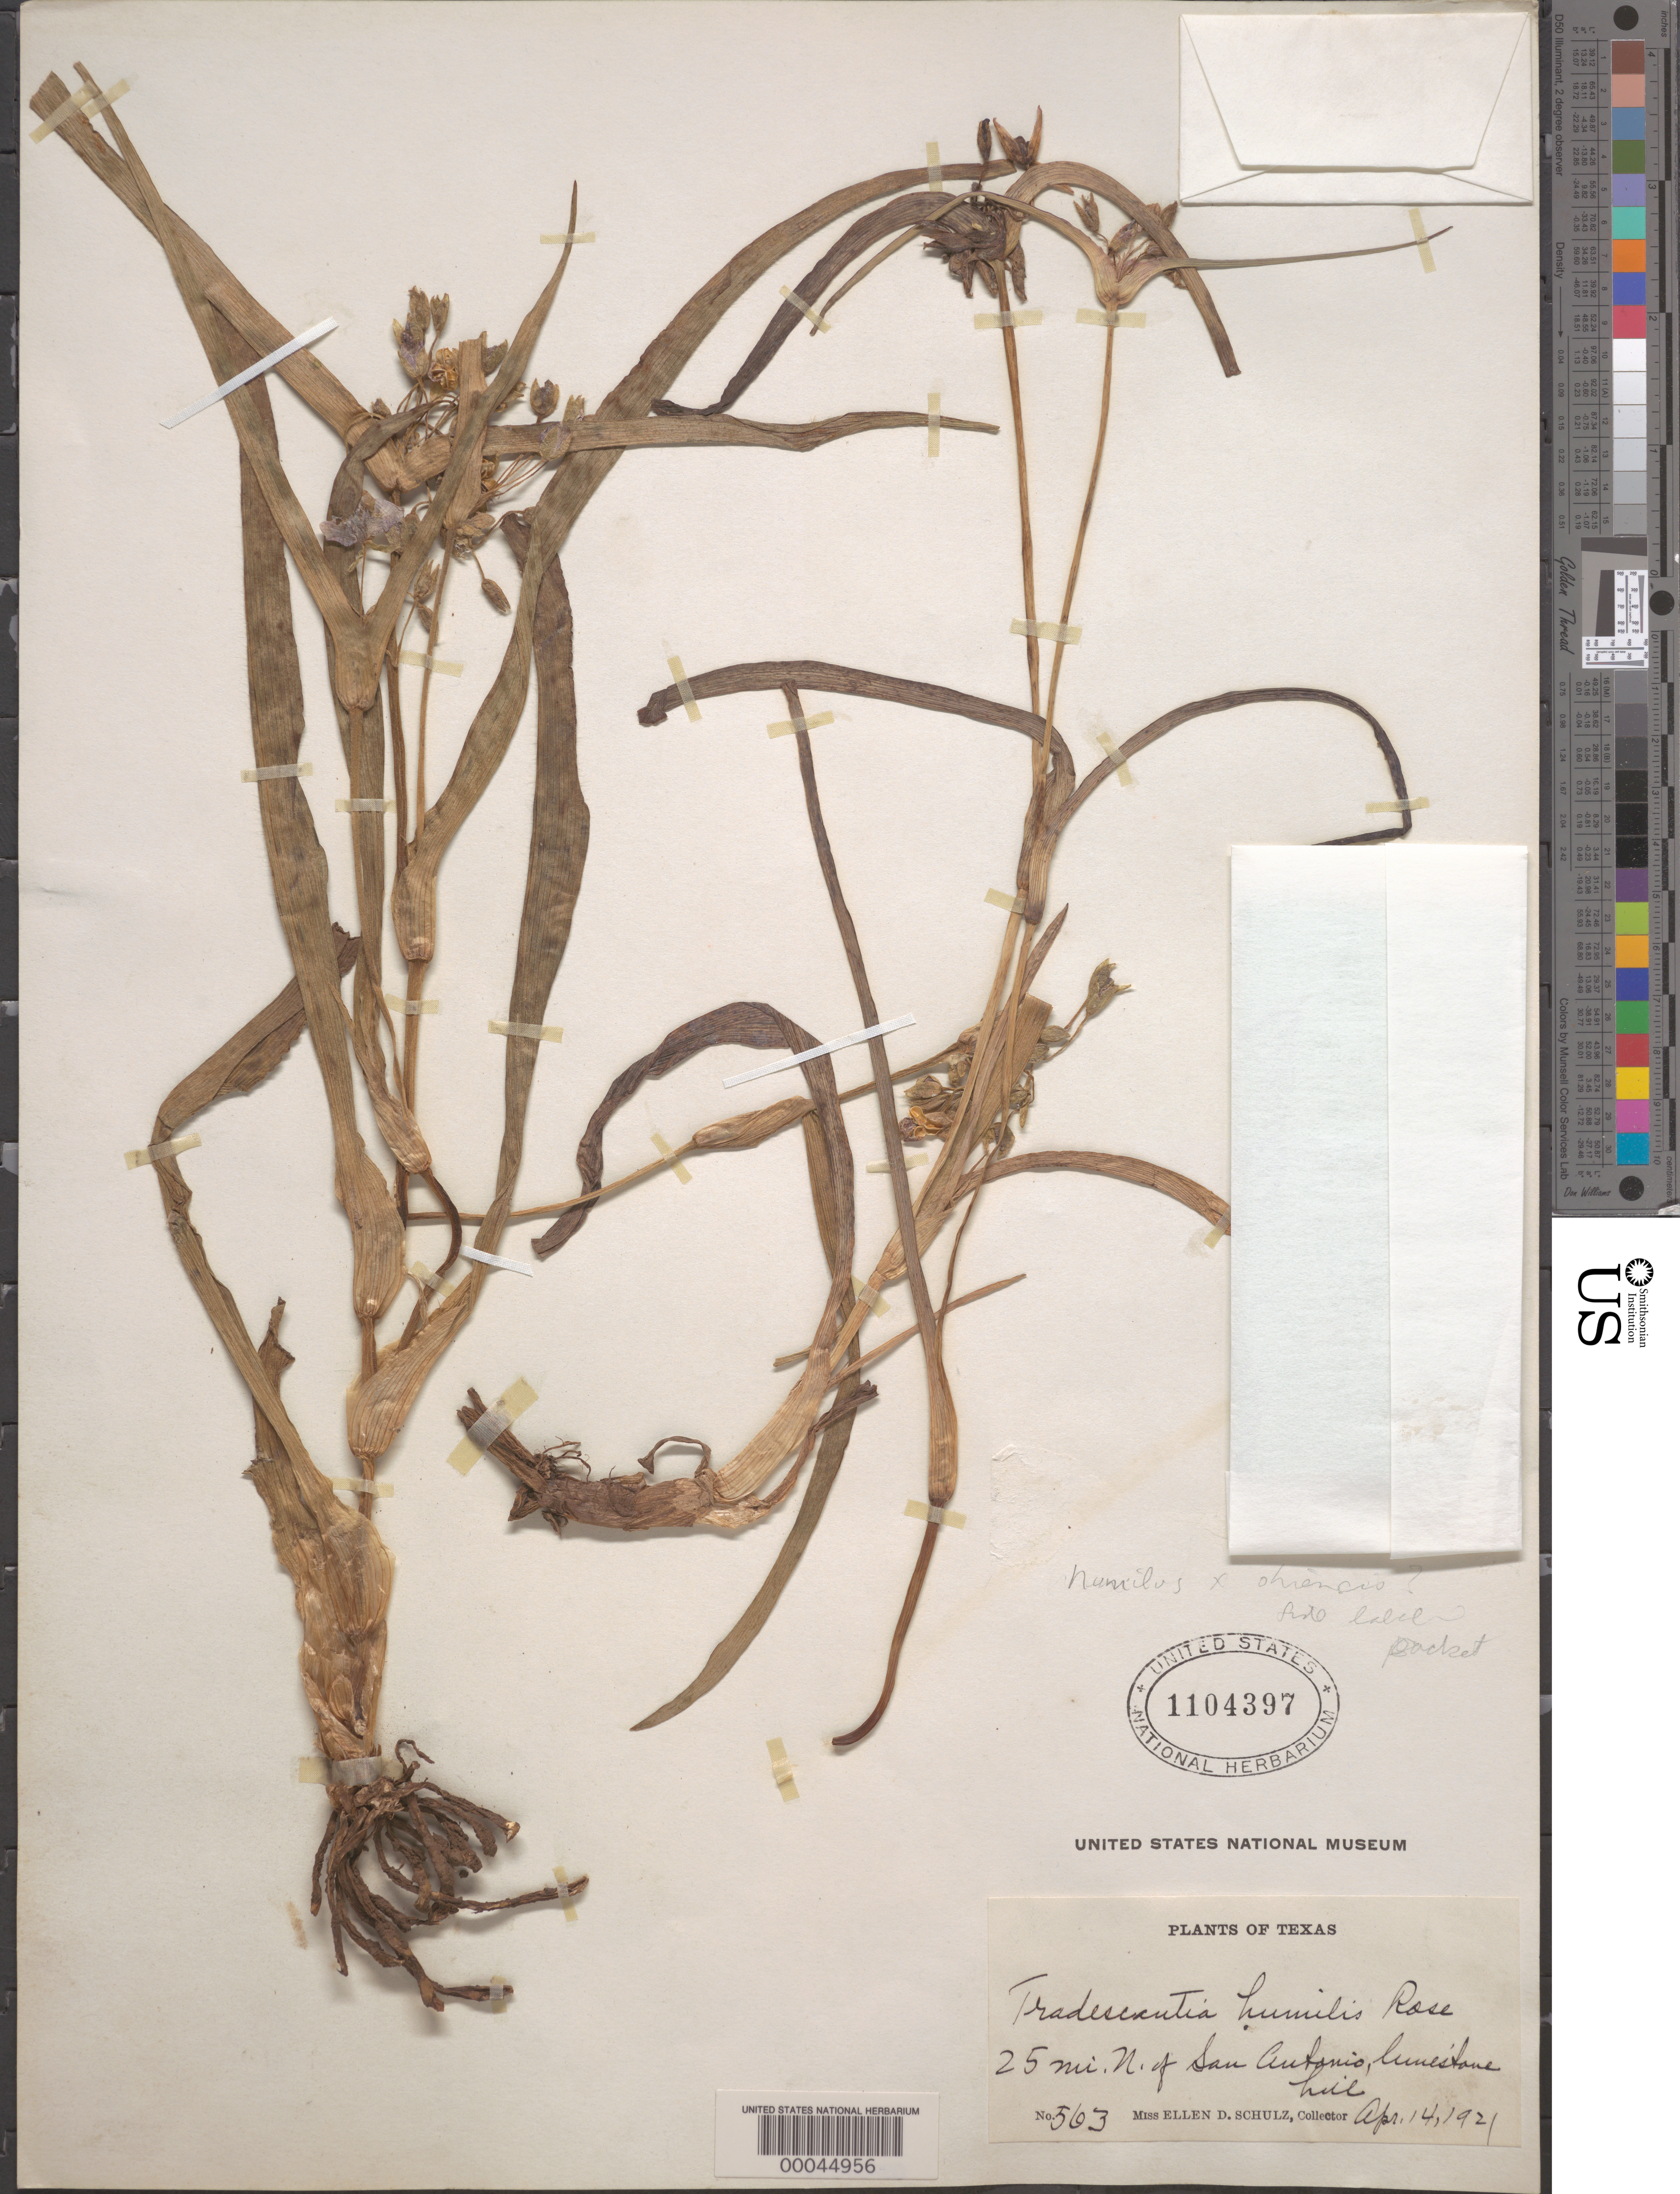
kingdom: Plantae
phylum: Tracheophyta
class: Liliopsida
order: Commelinales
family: Commelinaceae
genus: Tradescantia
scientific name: Tradescantia humilis x T. ohiensis Raf.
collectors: E. D. Schulz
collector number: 563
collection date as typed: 14 Apr 1921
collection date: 1921-04-14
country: United States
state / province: Texas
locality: N of san antonio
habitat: Limestone hill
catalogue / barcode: US 1104397